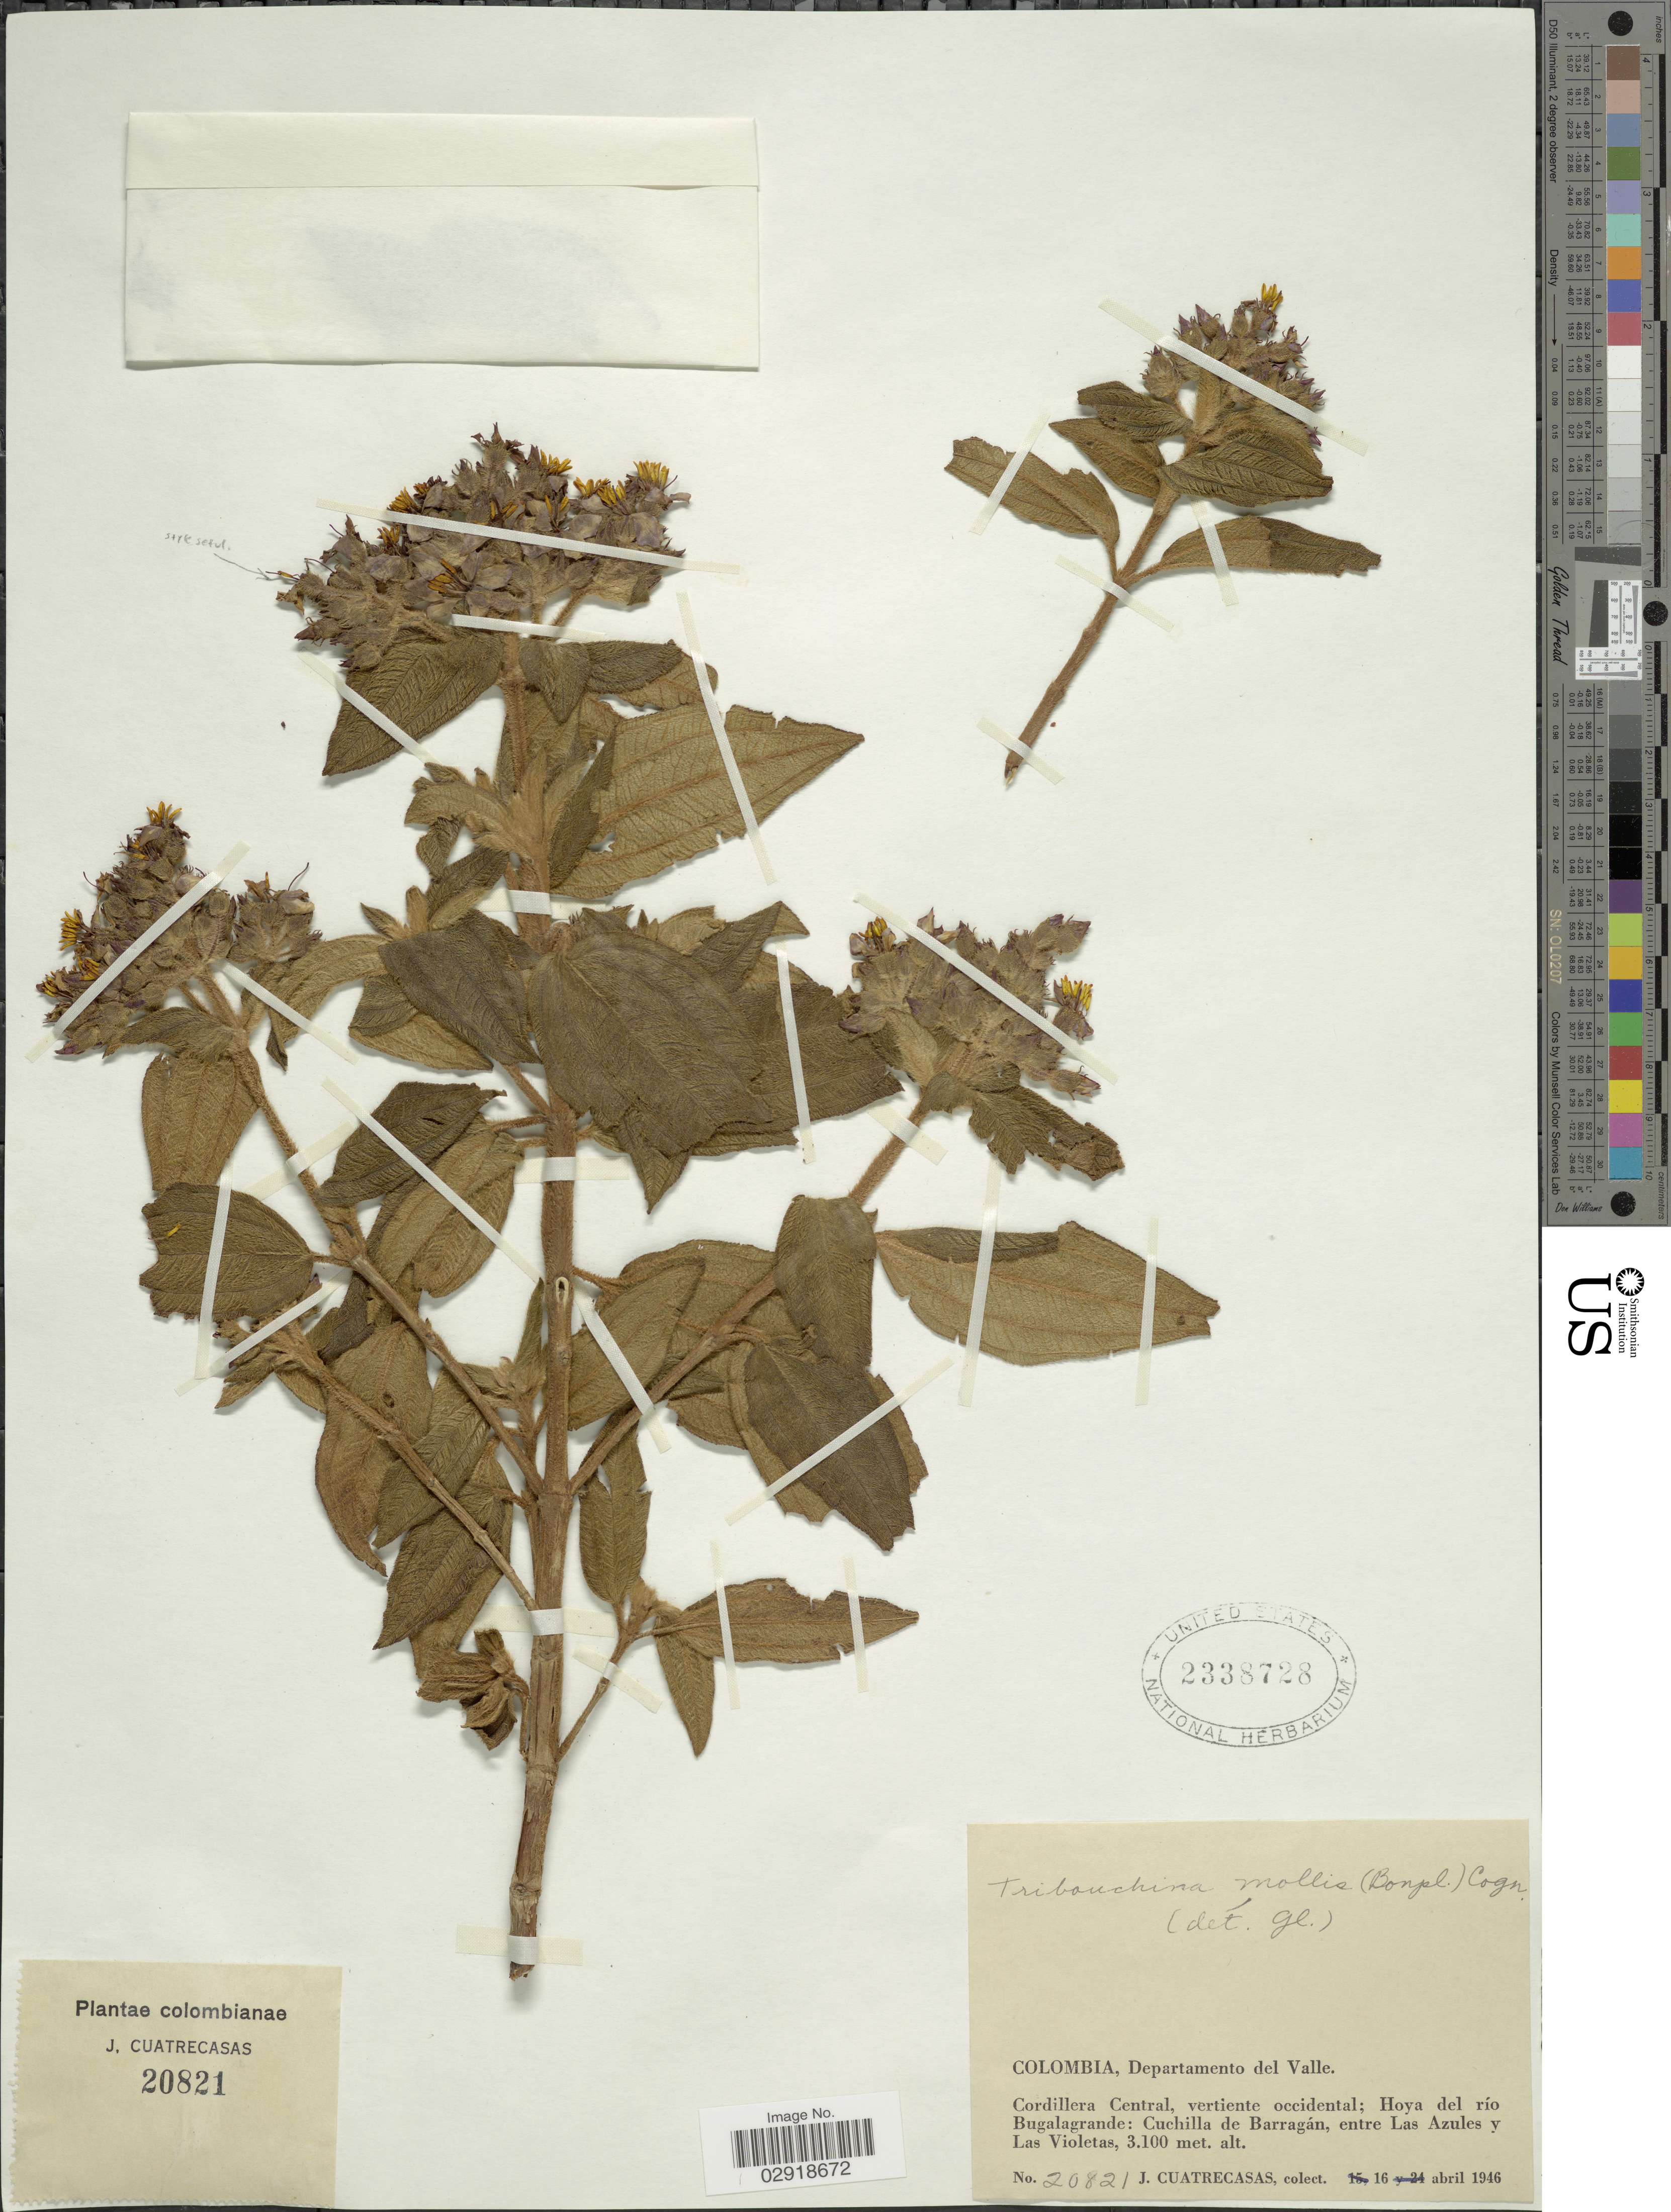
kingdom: Plantae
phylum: Tracheophyta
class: Magnoliopsida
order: Myrtales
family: Melastomataceae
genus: Chaetogastra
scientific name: Chaetogastra mollis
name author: (Bonpl.) DC.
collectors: J. Cuatrecasas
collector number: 20821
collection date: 1946-04-16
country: Colombia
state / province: Valle del Cauca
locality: Departamento del Valle. Cordillera Central, vertiente occidental; Hoya del río Bugalagrande: Cuchilla de Barragán, entre Las Azules y Las Violetas.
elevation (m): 3100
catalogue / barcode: US 2338728